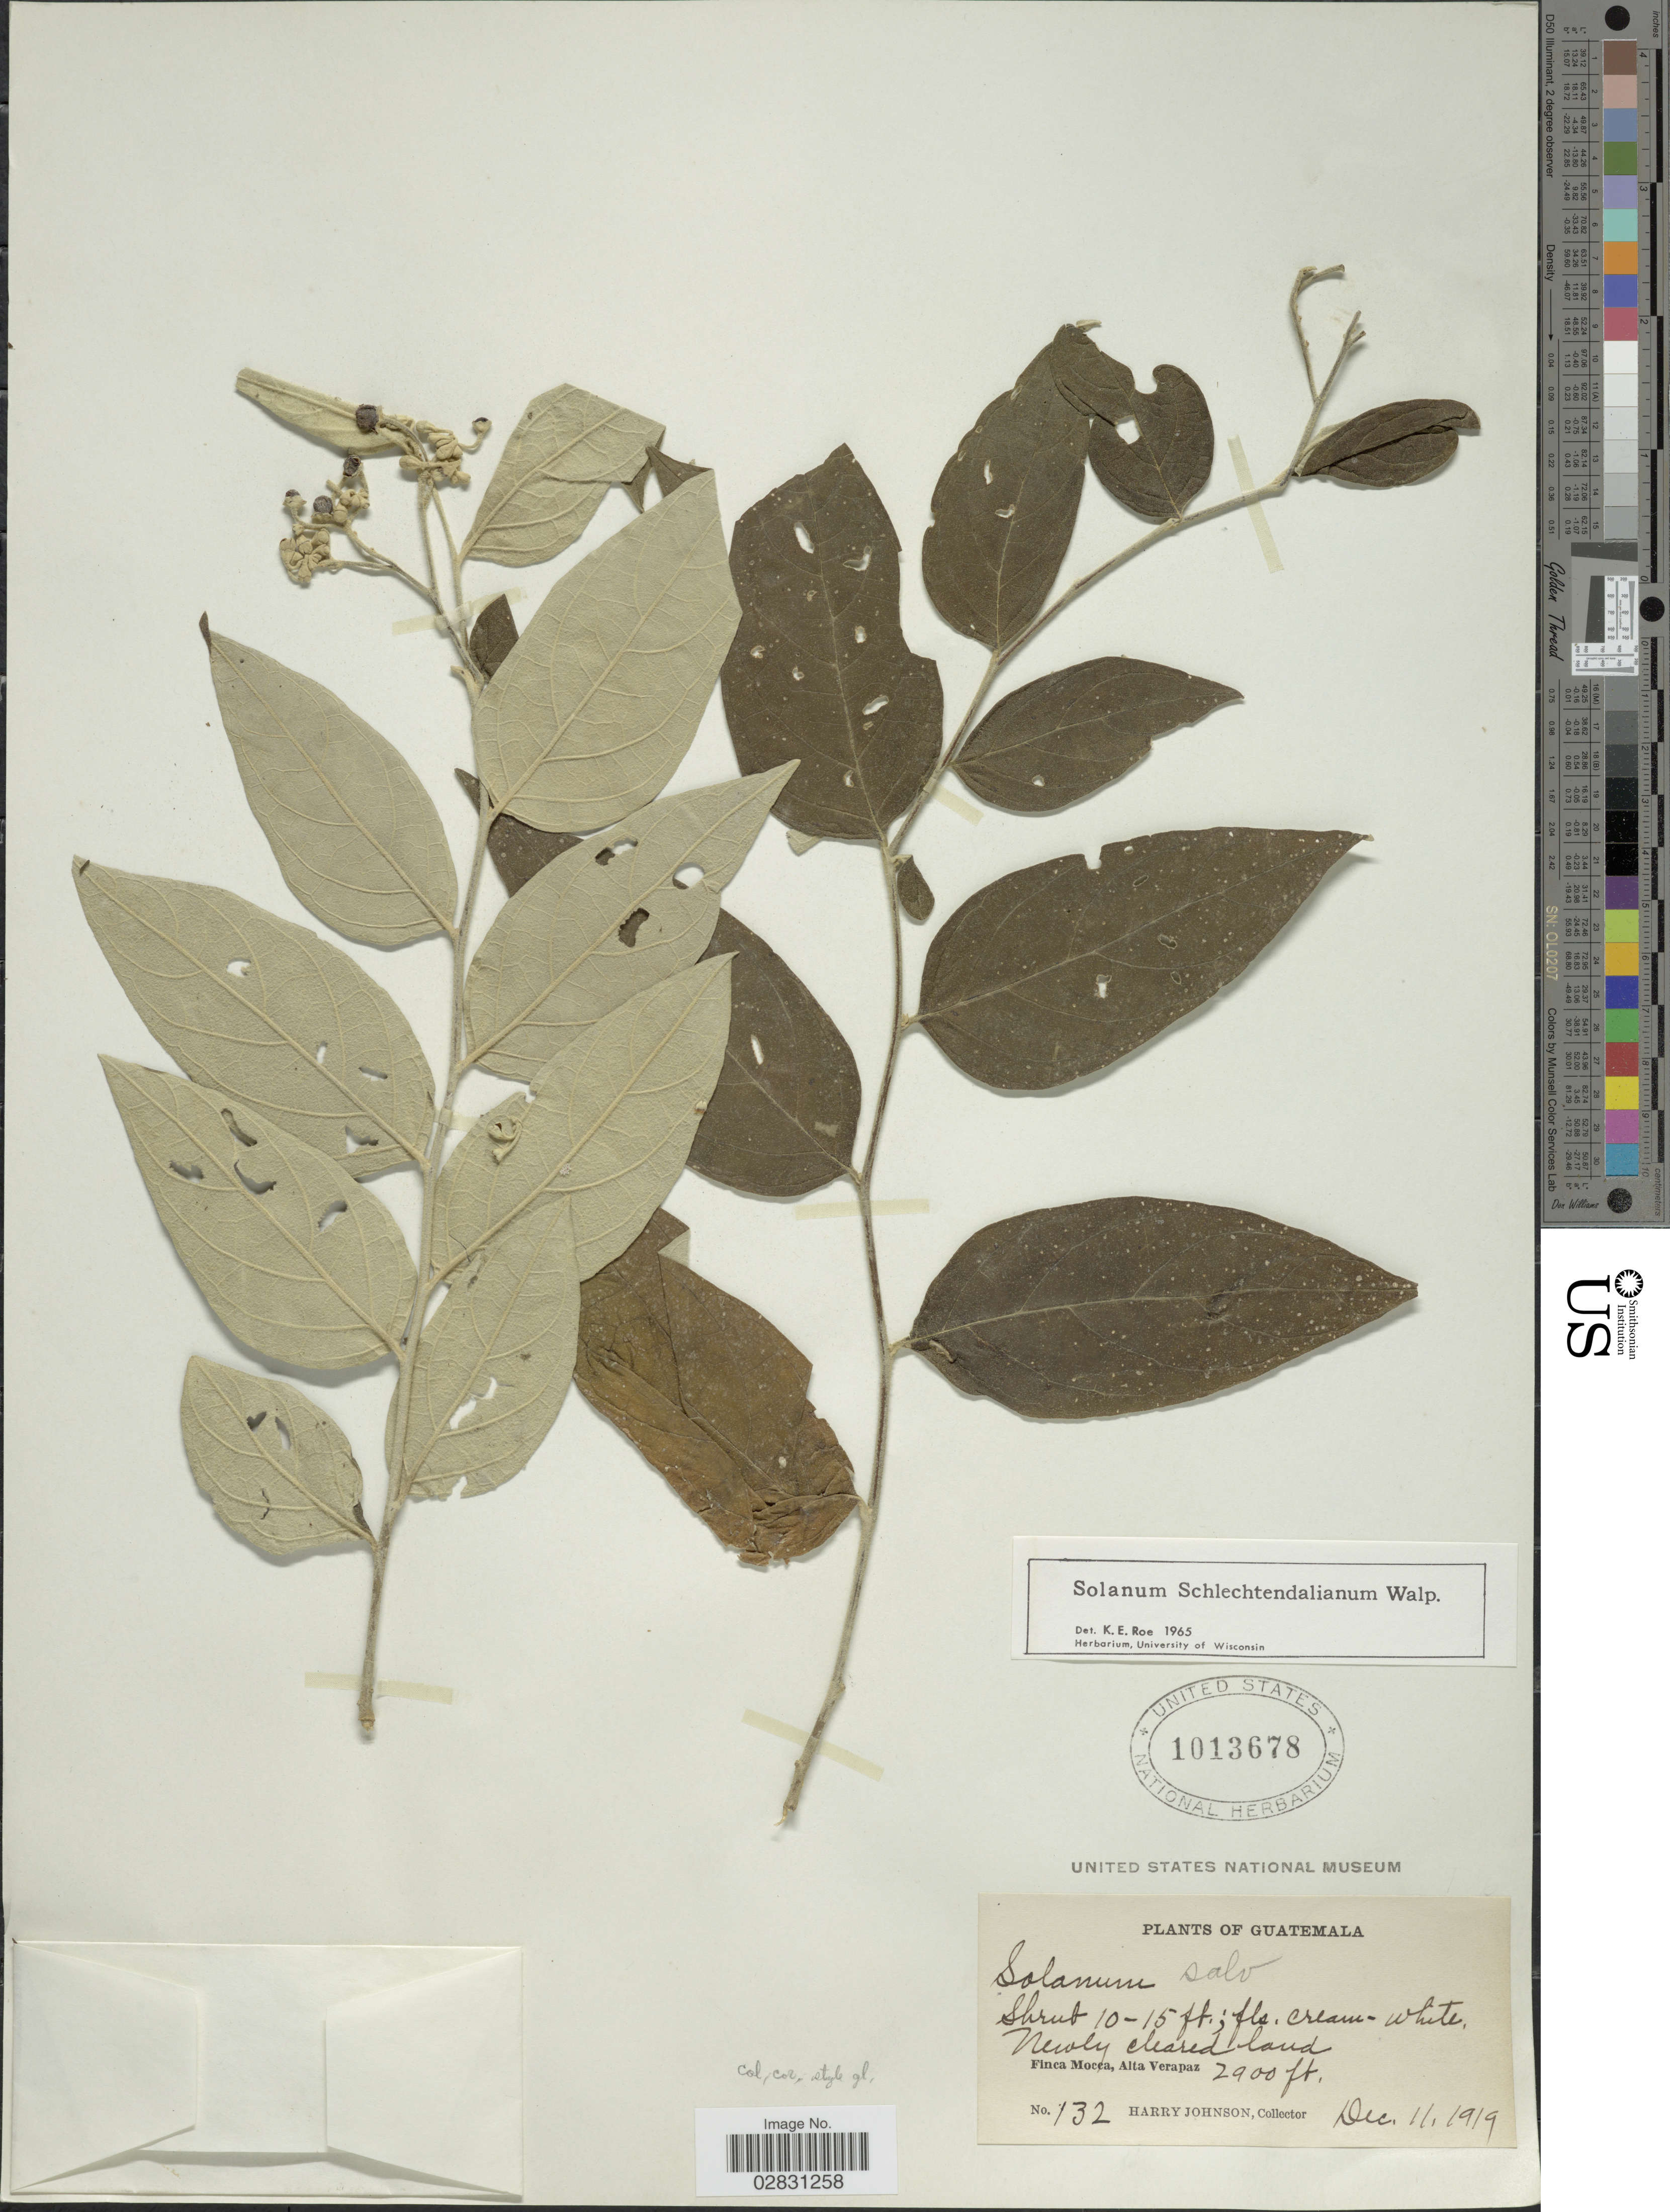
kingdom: Plantae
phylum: Tracheophyta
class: Magnoliopsida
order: Solanales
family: Solanaceae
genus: Solanum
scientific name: Solanum schlechtendalianum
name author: Walp.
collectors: H. Johnson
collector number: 132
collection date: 1919-12-11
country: Guatemala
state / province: Alta Verapaz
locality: Finca Mocca.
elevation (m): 884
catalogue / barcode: US 1013678